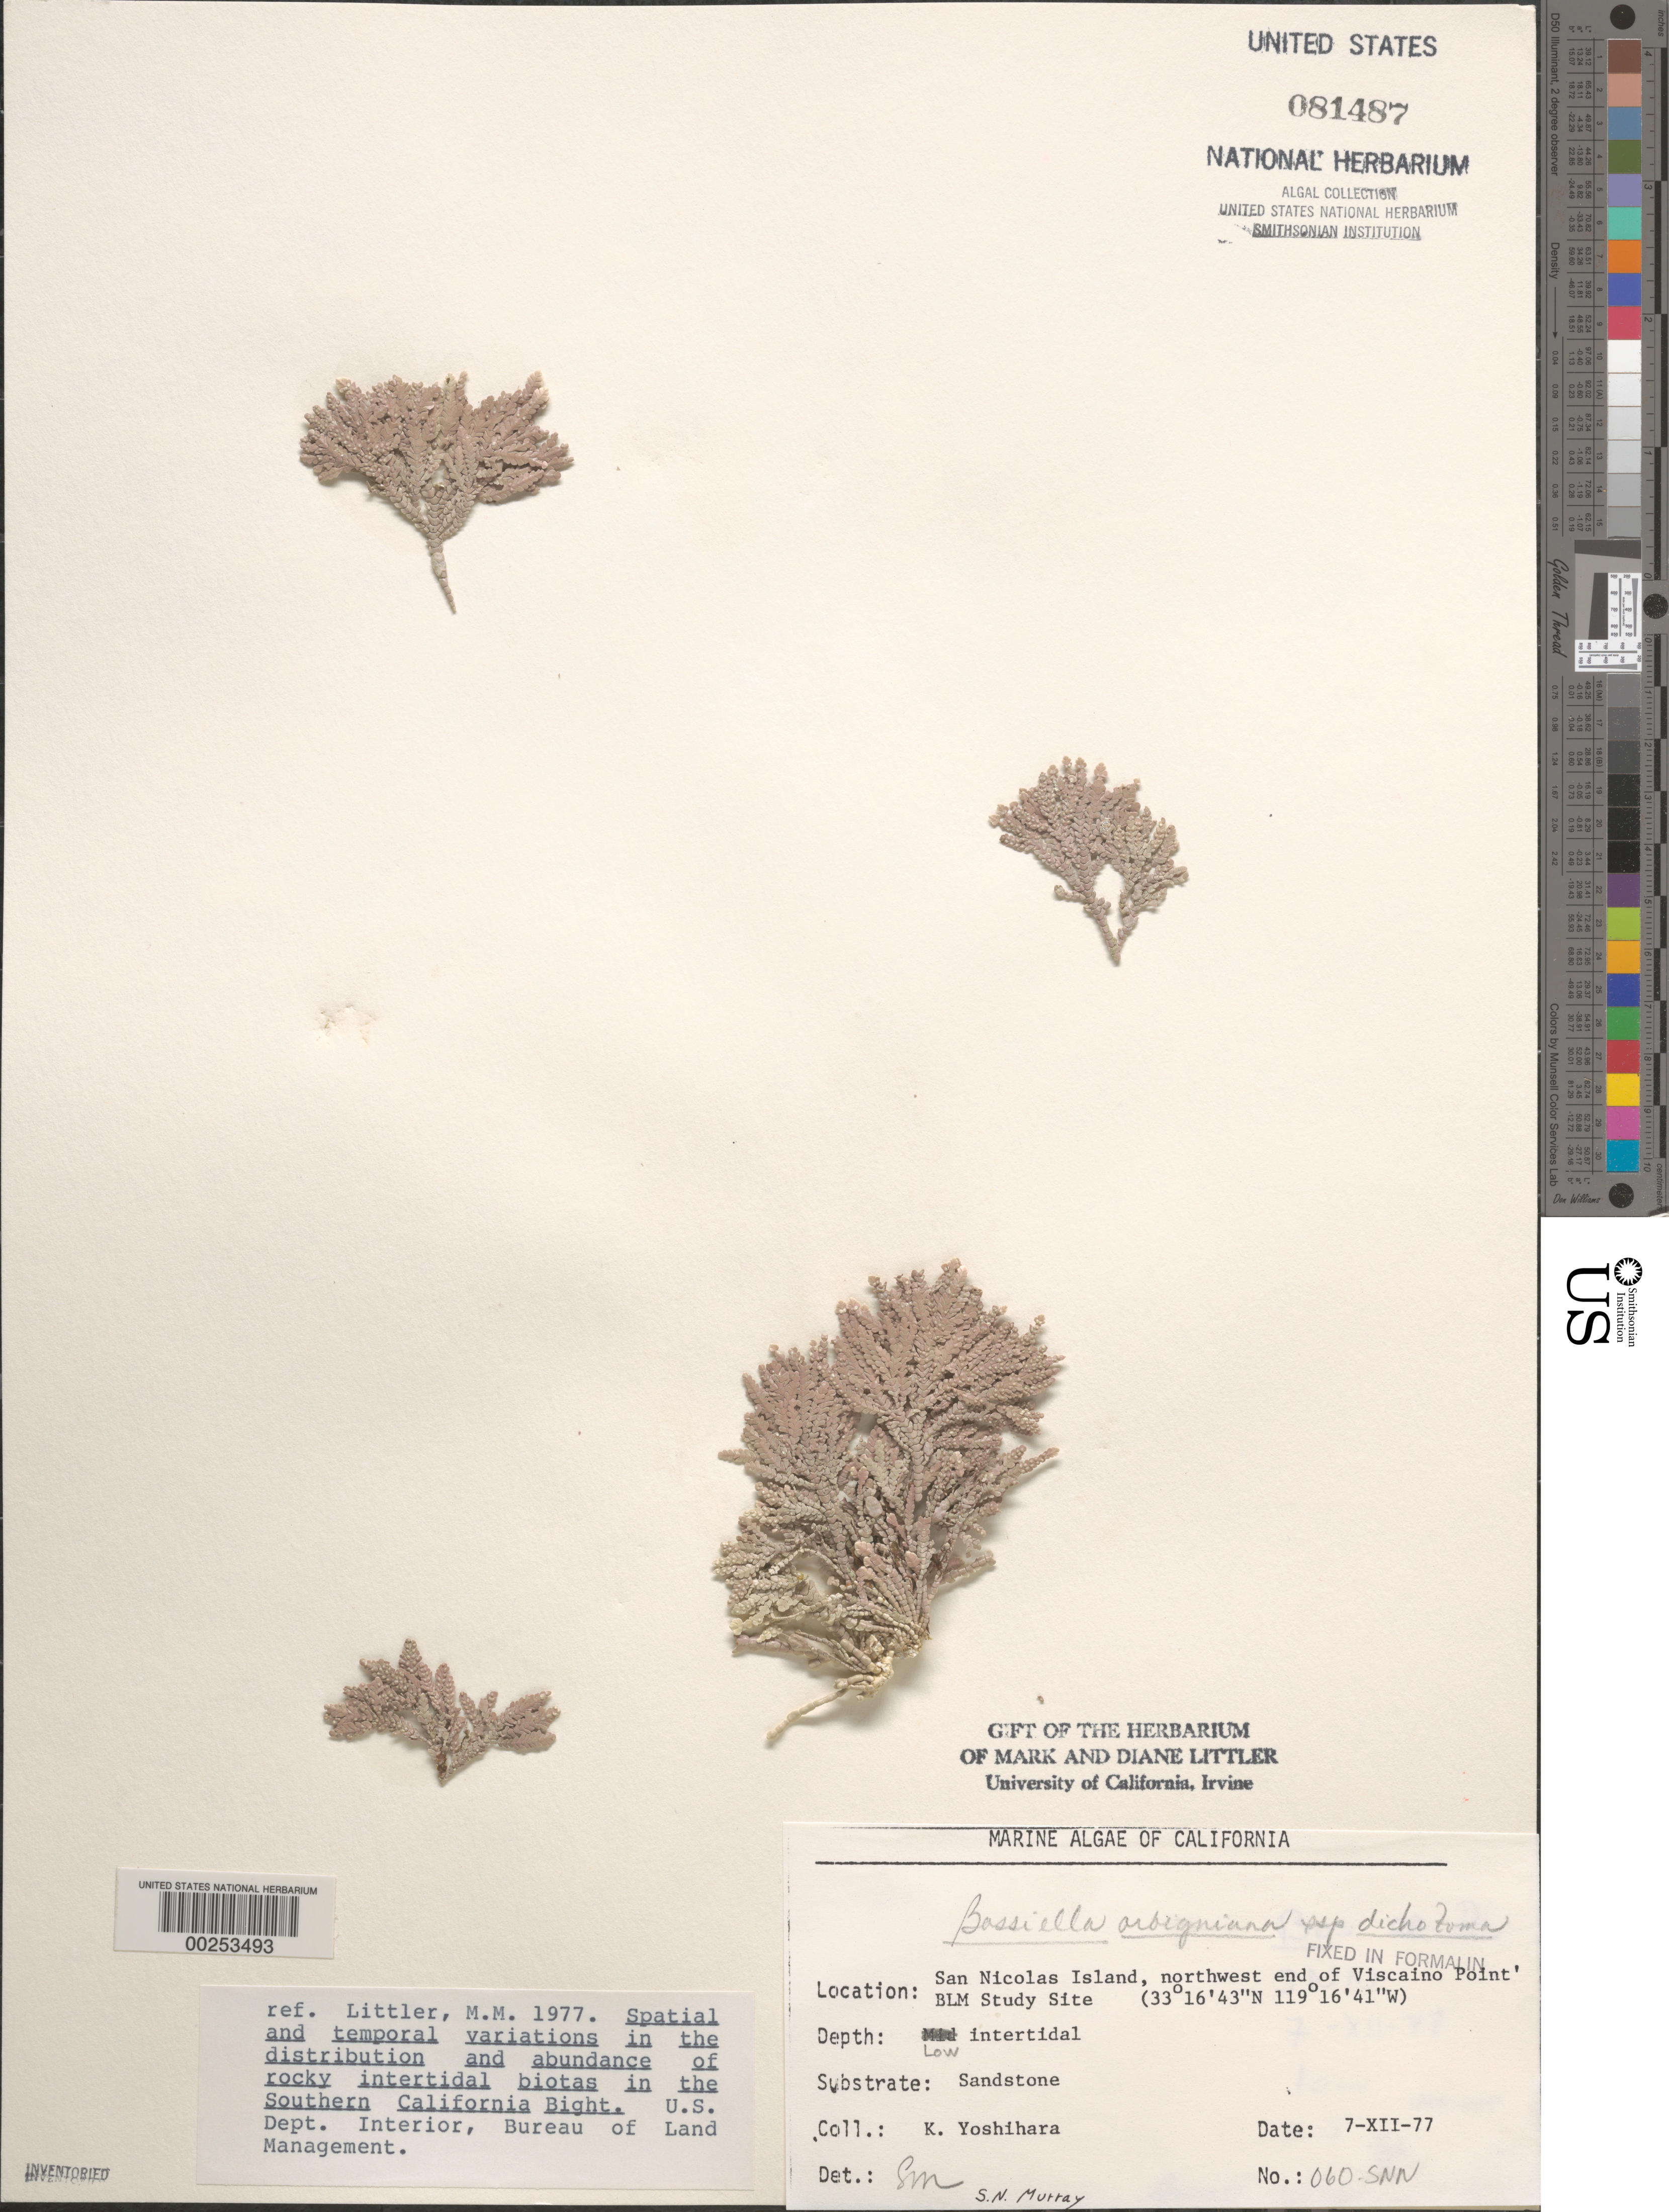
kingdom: Plantae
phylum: Rhodophyta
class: Florideophyceae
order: Corallinales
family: Corallinaceae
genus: Bossiella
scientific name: Bossiella orbigniana subsp. dichotoma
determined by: Murray, S. N.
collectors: K. Yoshihara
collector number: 060-snn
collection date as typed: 07 Dec 1977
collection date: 1977-12-07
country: United States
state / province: California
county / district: Ventura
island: San Nicolas Island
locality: Northwest end of Vizcaino Point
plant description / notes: BLM-SOCALBIGHT Rocky Intertidal Survey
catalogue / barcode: US 81487